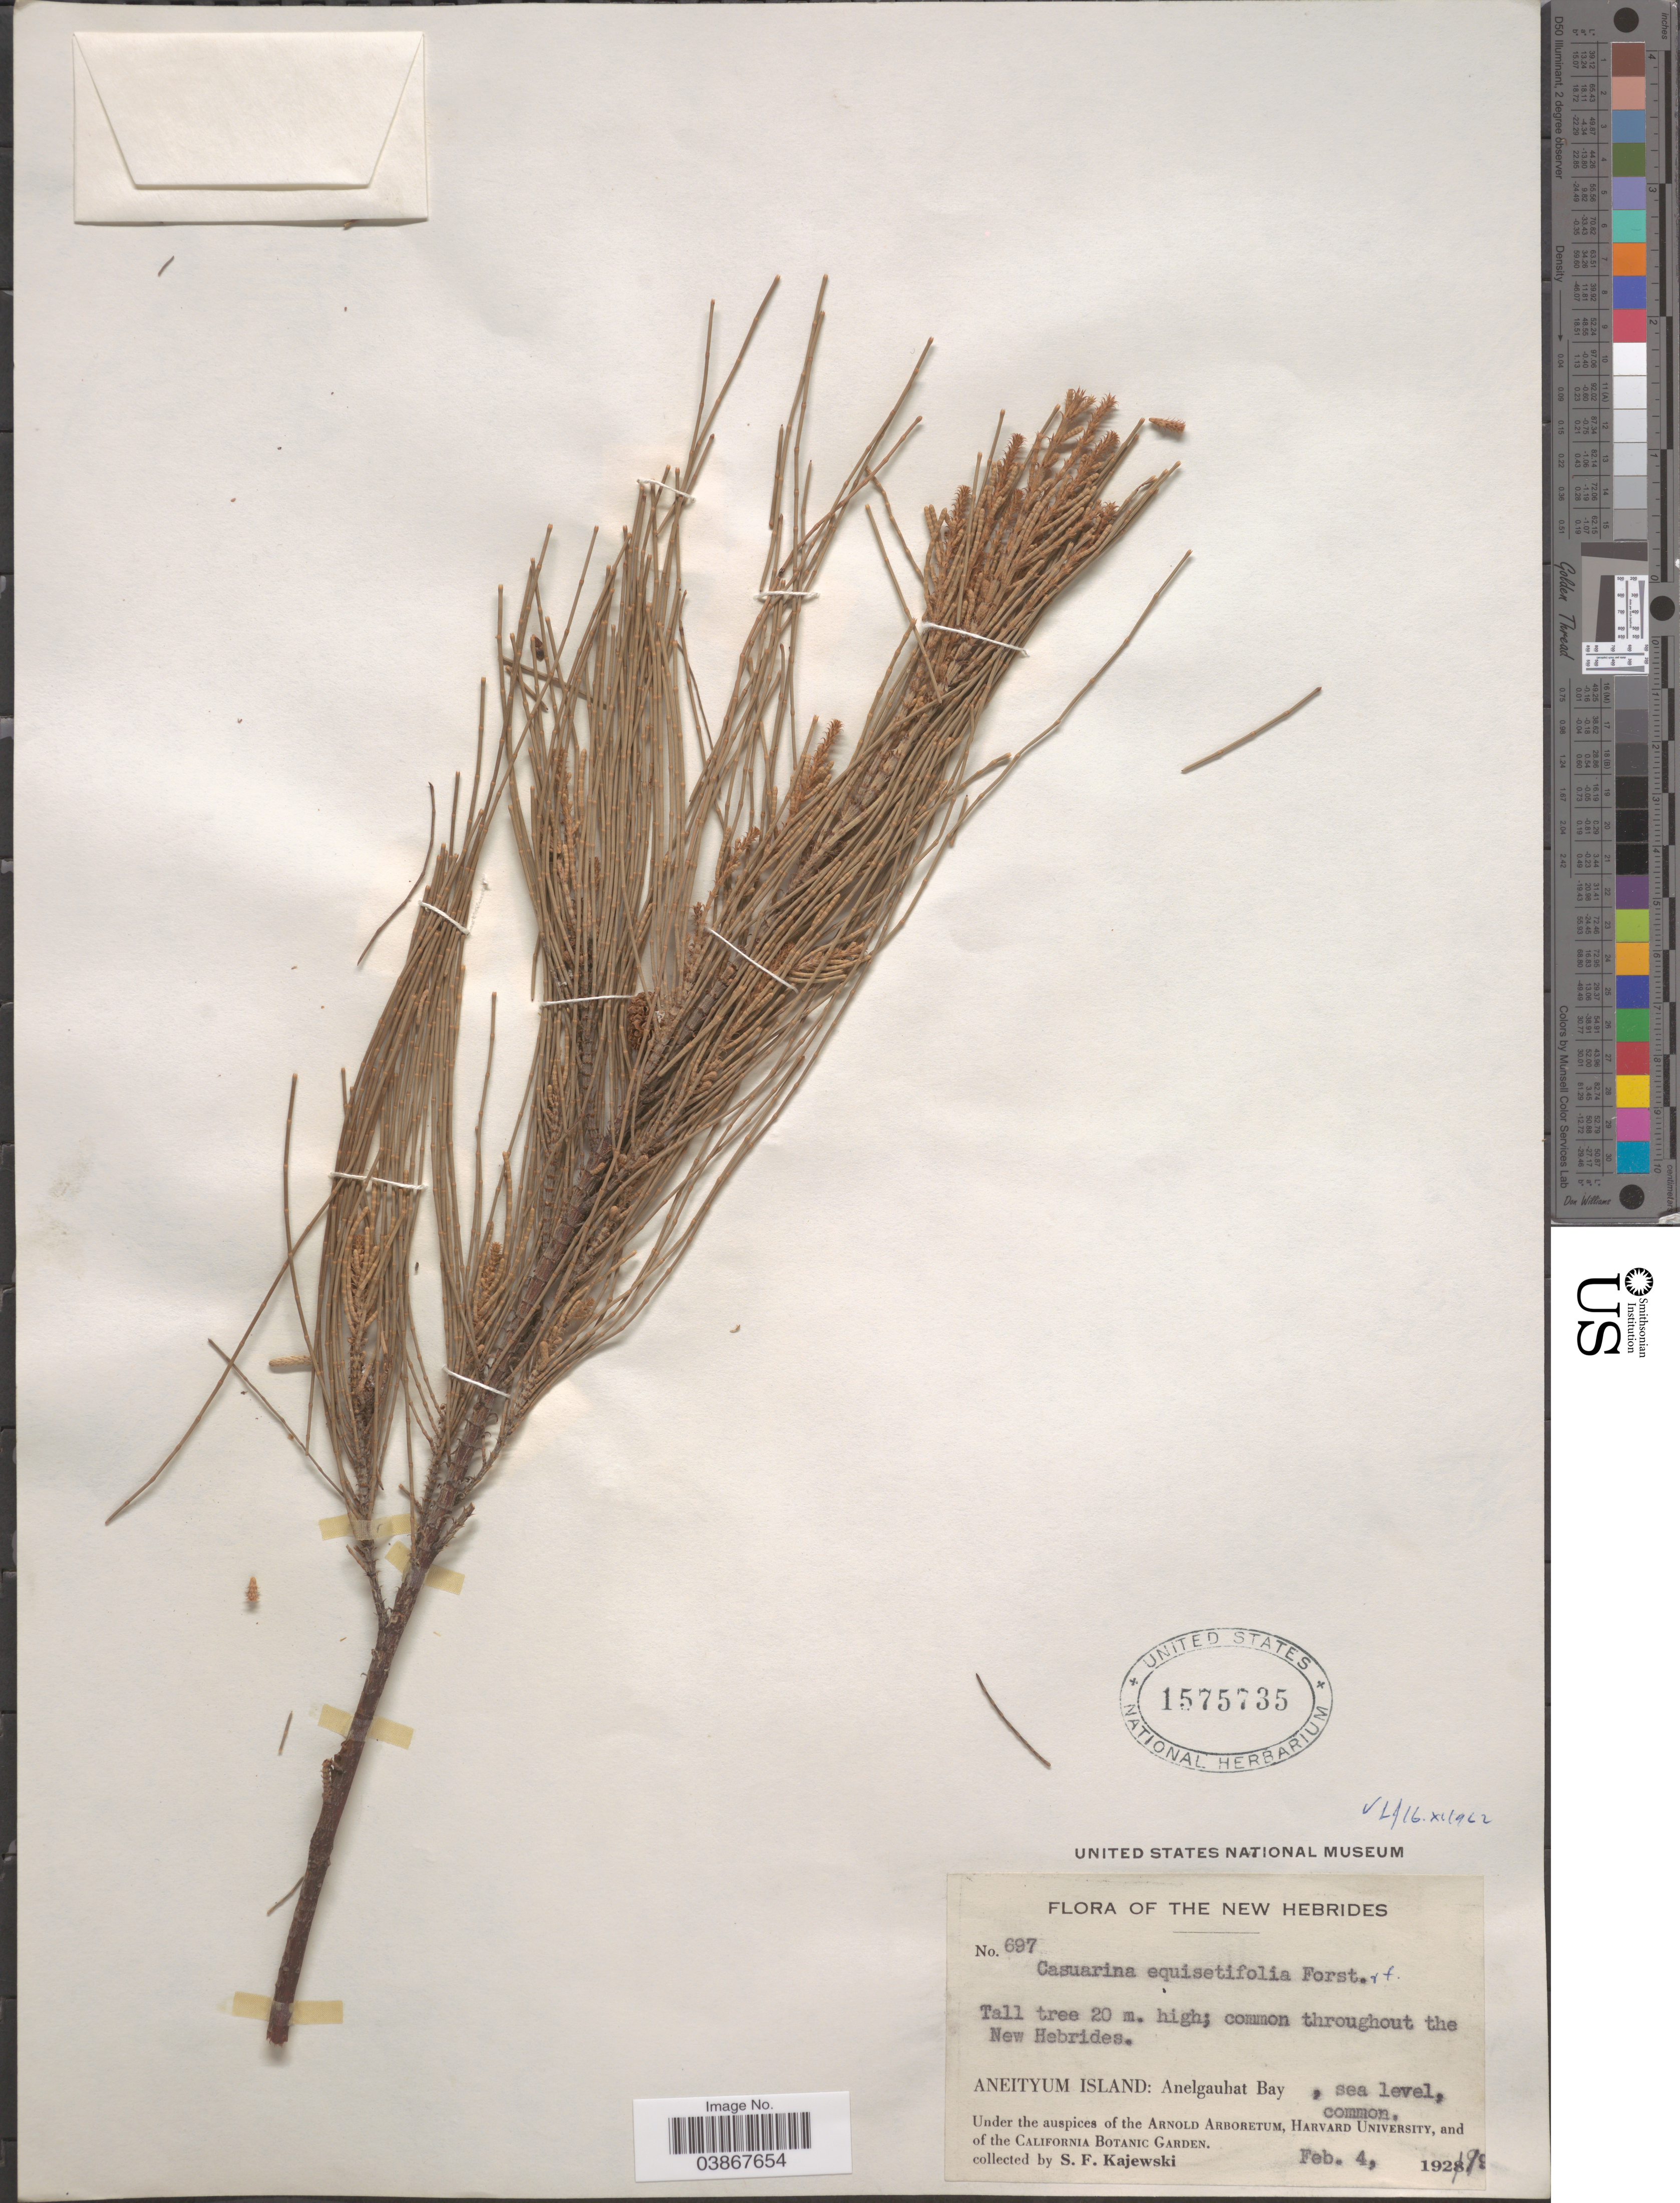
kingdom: Plantae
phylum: Tracheophyta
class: Magnoliopsida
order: Fagales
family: Casuarinaceae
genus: Casuarina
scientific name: Casuarina equisetifolia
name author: L.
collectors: S. Kajewski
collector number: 697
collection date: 1921-02-04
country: Vanuatu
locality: New Hebrides. Aneityum Island: Anelgauhat Bay.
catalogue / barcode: US 1575735